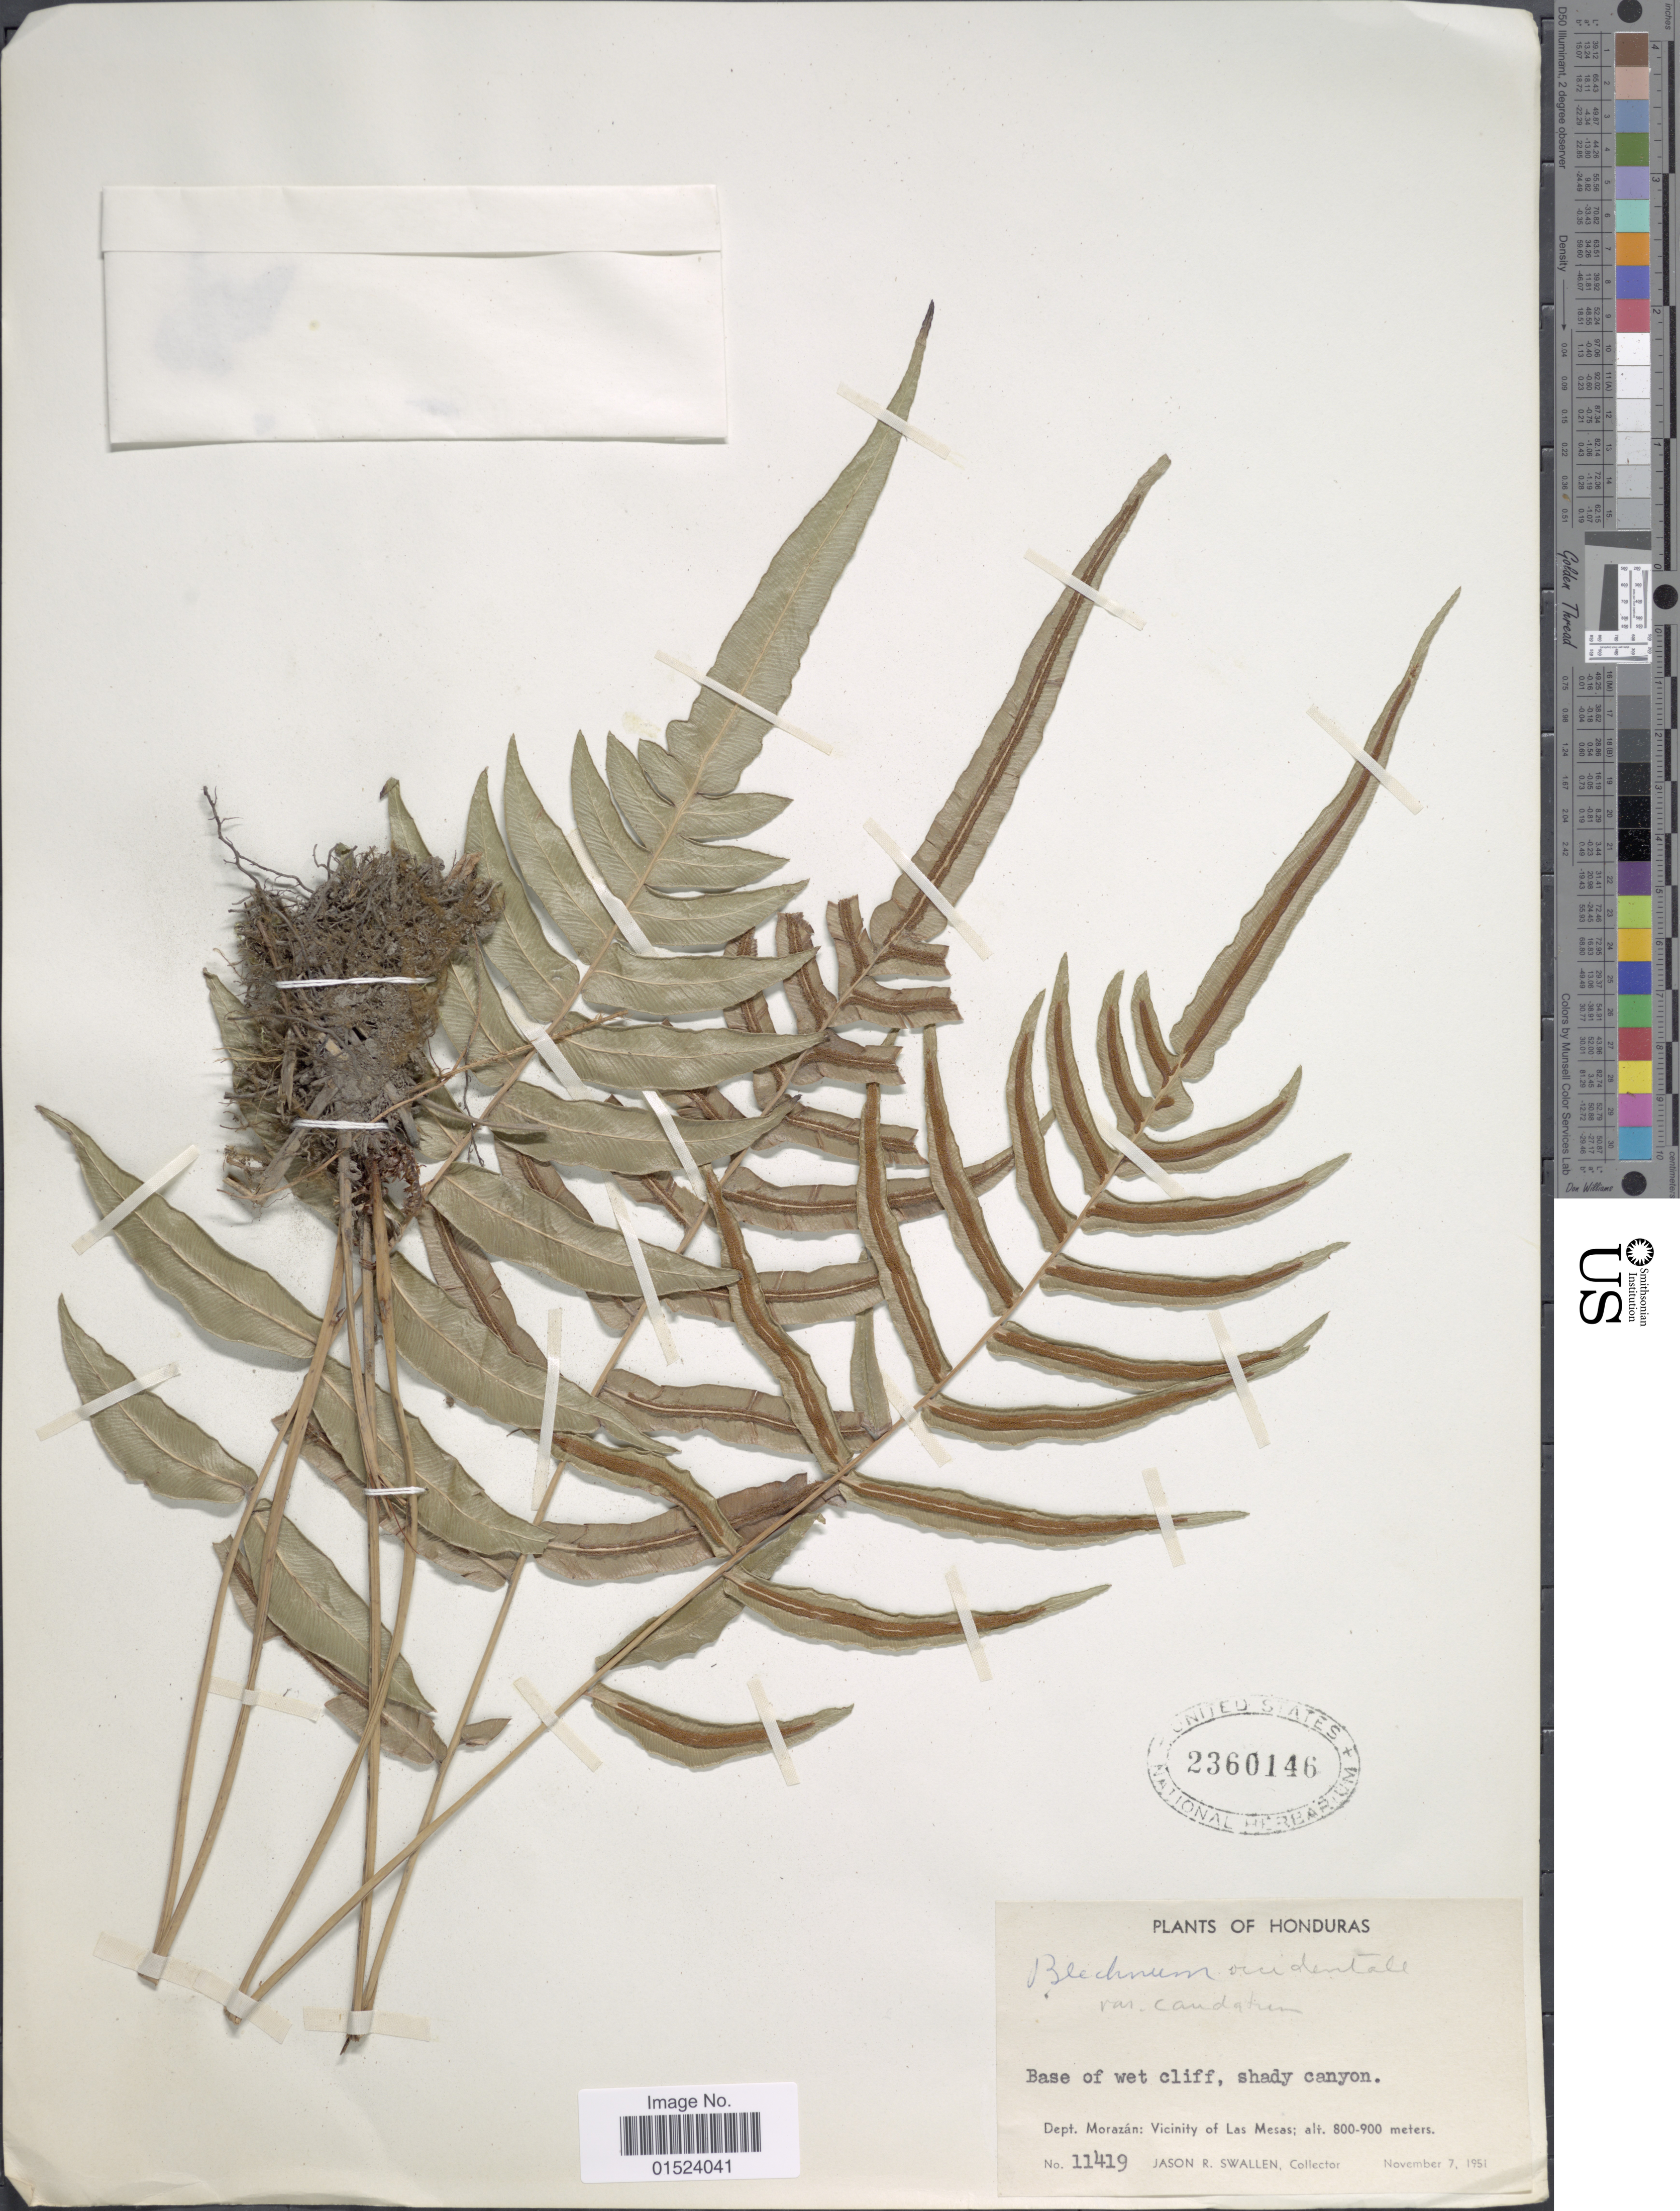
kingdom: Plantae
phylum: Tracheophyta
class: Polypodiopsida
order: Polypodiales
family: Blechnaceae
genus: Blechnum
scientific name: Blechnum gracile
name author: Kaulf.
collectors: J. R. Swallen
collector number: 11419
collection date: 1951-11-07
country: Honduras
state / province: Fco. Morazán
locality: Dept. Morazan, Vicinity of Las Mesas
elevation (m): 800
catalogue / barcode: US 2360146